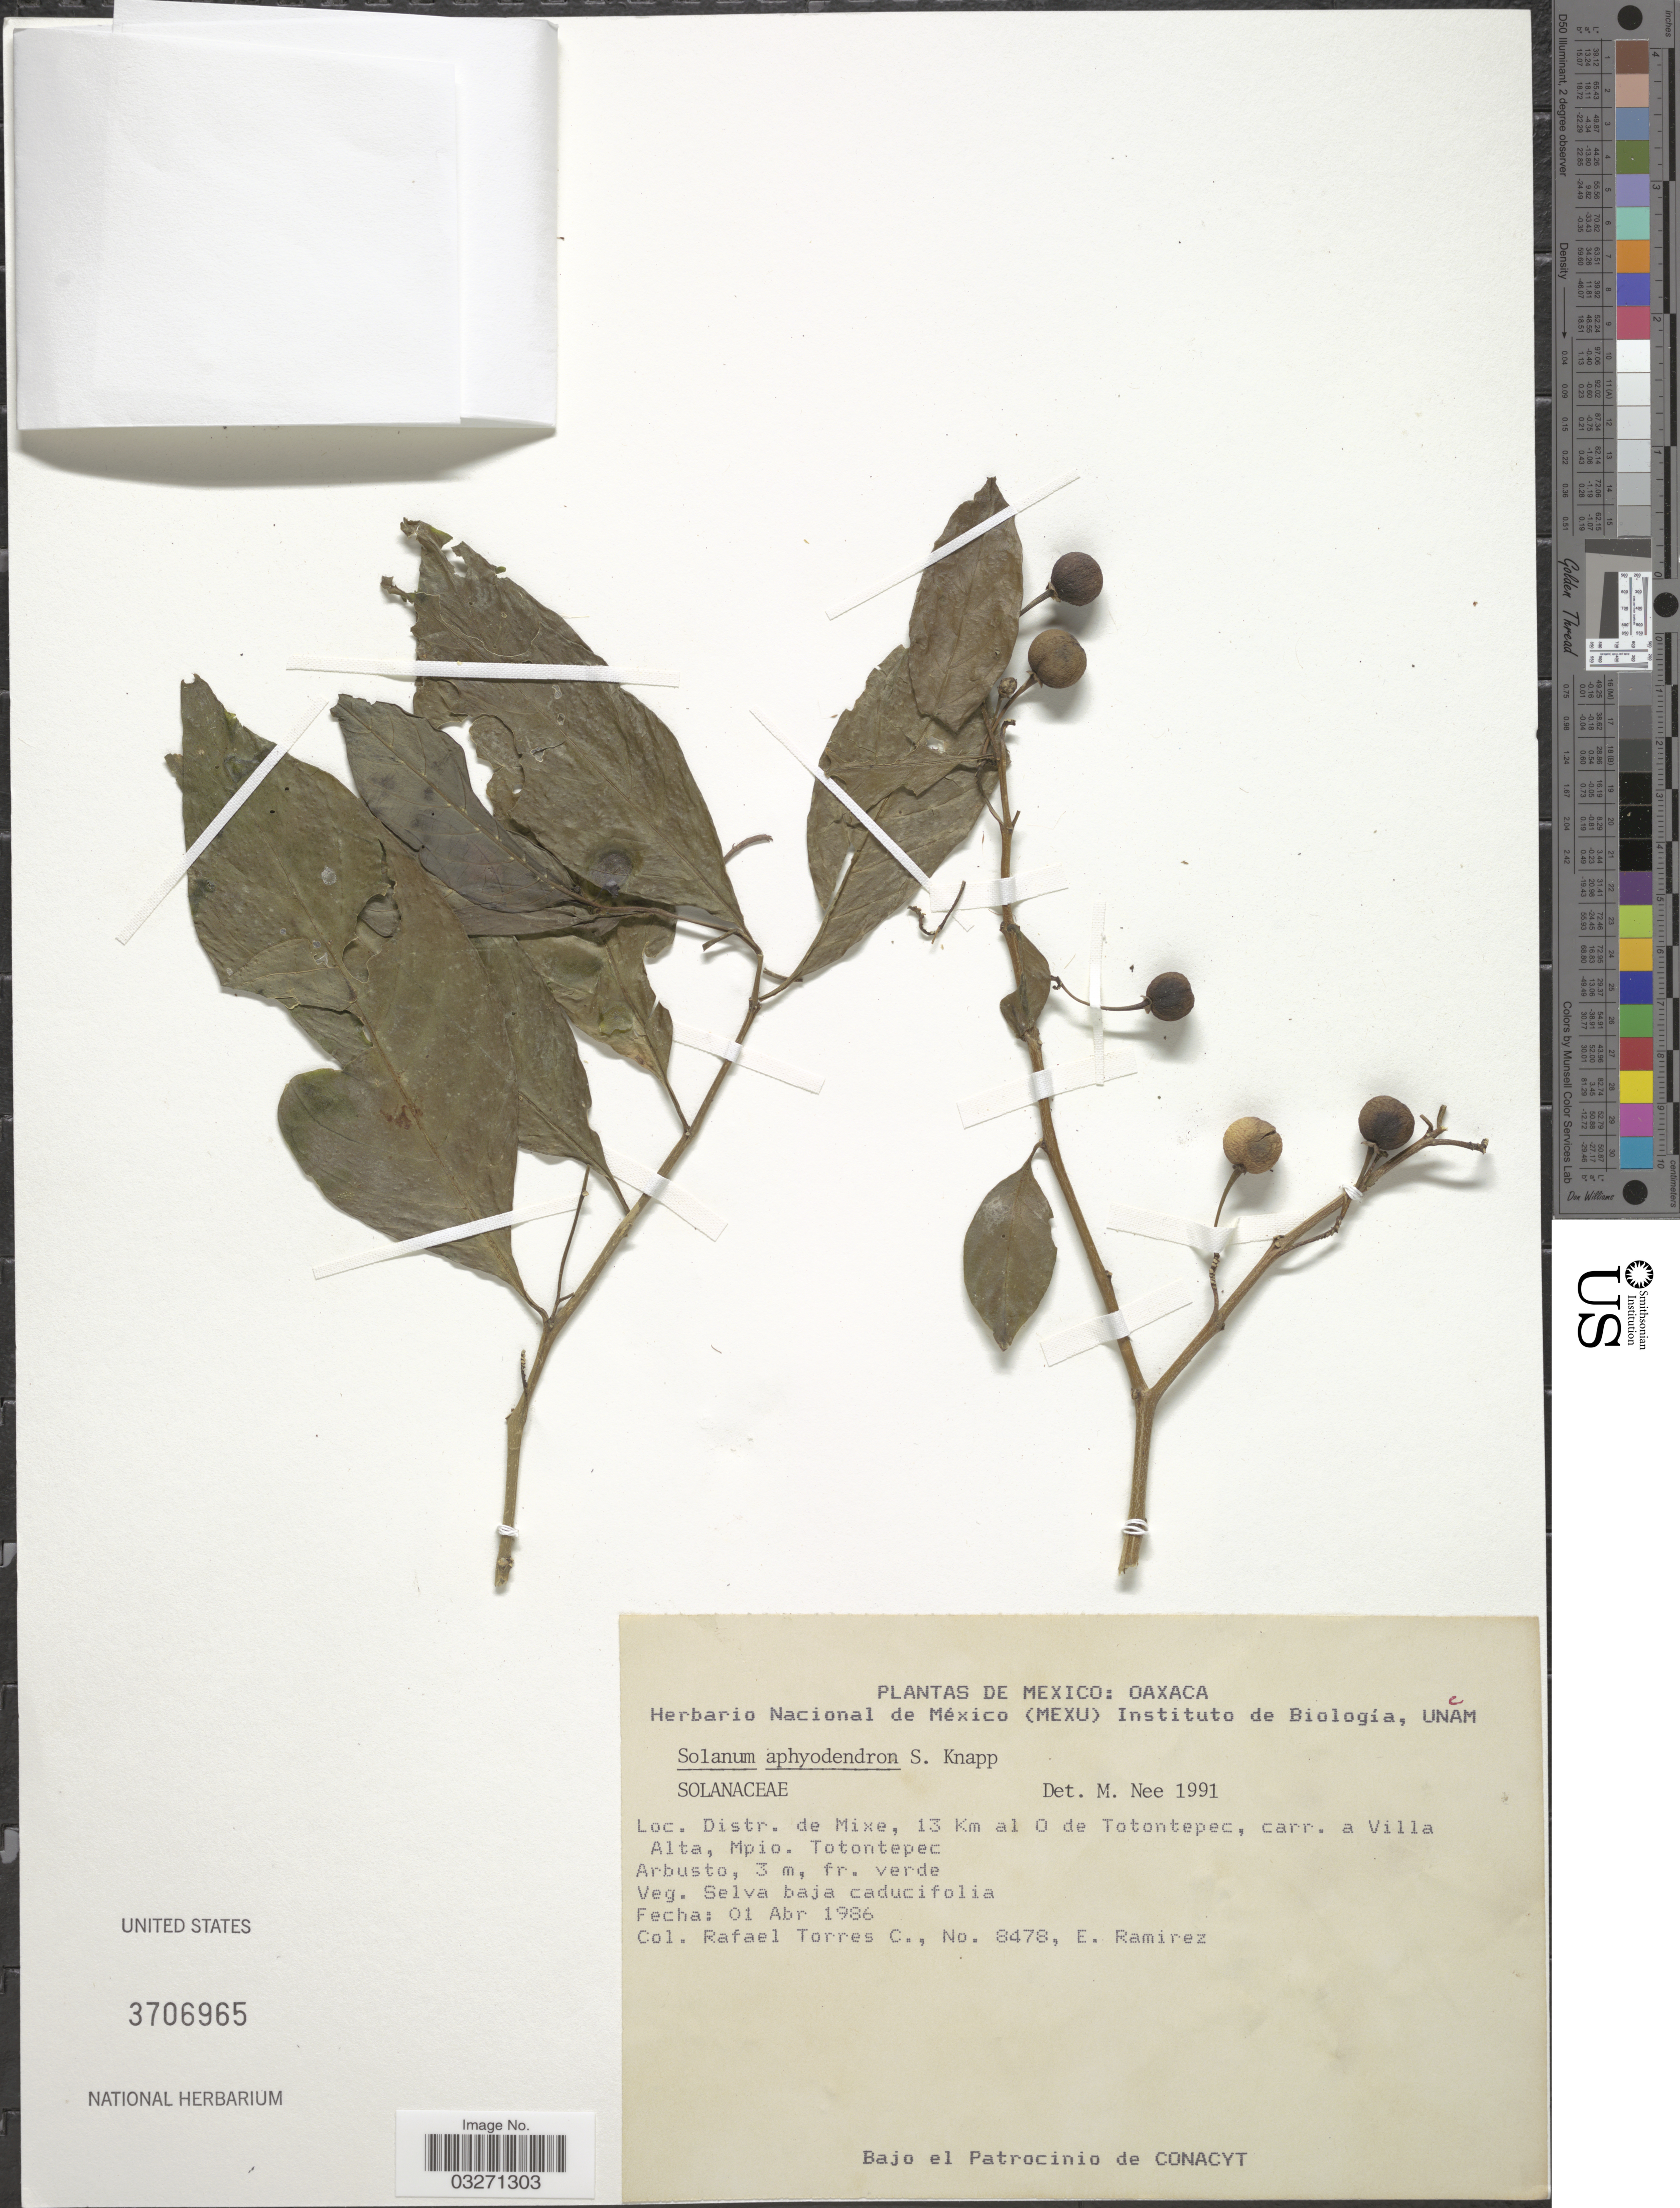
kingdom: Plantae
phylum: Tracheophyta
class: Magnoliopsida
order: Solanales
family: Solanaceae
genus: Solanum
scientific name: Solanum aphyodendron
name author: S. Knapp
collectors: R. Torres C. & E. Ramírez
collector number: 8478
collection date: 1986-04-01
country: Mexico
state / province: Oaxaca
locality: Distr. de Mixe, 13 Km al O de Totontepec, carr. a Villa Alta, Mpio. Totontepec.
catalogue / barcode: US 3706965